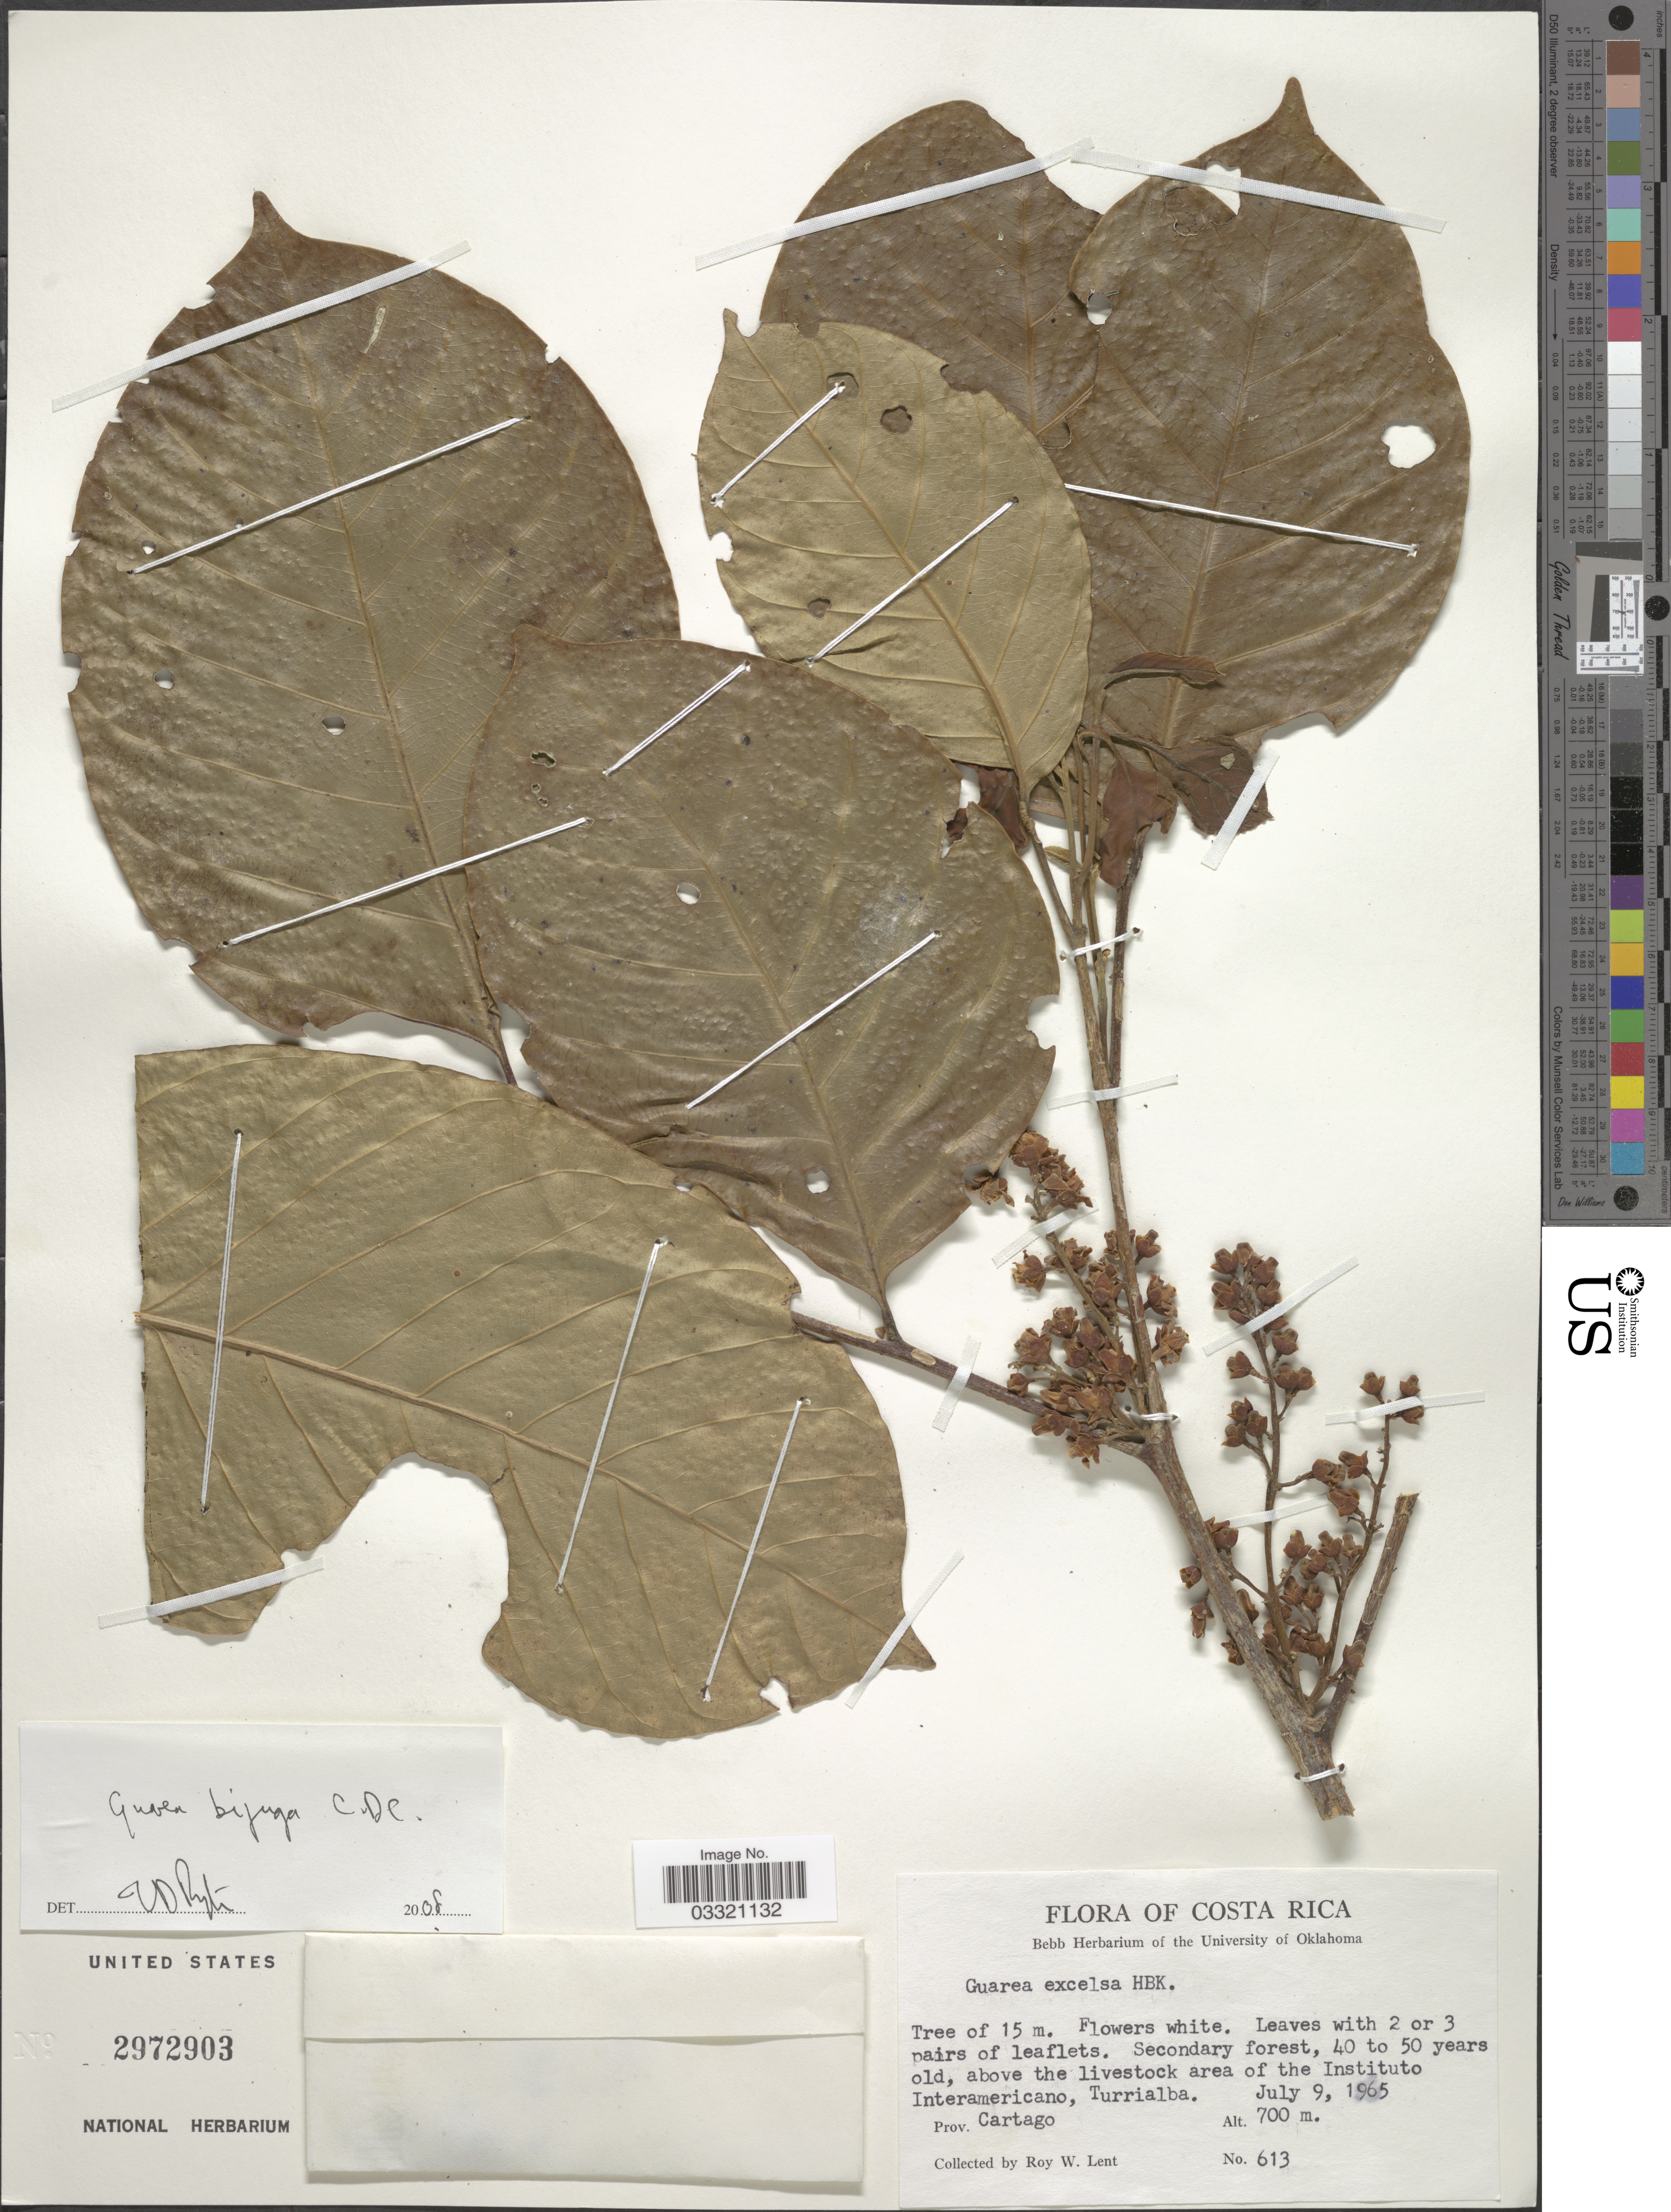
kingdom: Plantae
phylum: Tracheophyta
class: Magnoliopsida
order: Sapindales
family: Meliaceae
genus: Guarea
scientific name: Guarea bijuga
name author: C. DC.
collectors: R. W. Lent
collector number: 613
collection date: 1965-07-09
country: Costa Rica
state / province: Cartago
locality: Above the livestock area of the Instituto Interamericano, Turrialba.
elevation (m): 700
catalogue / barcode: US 2972903